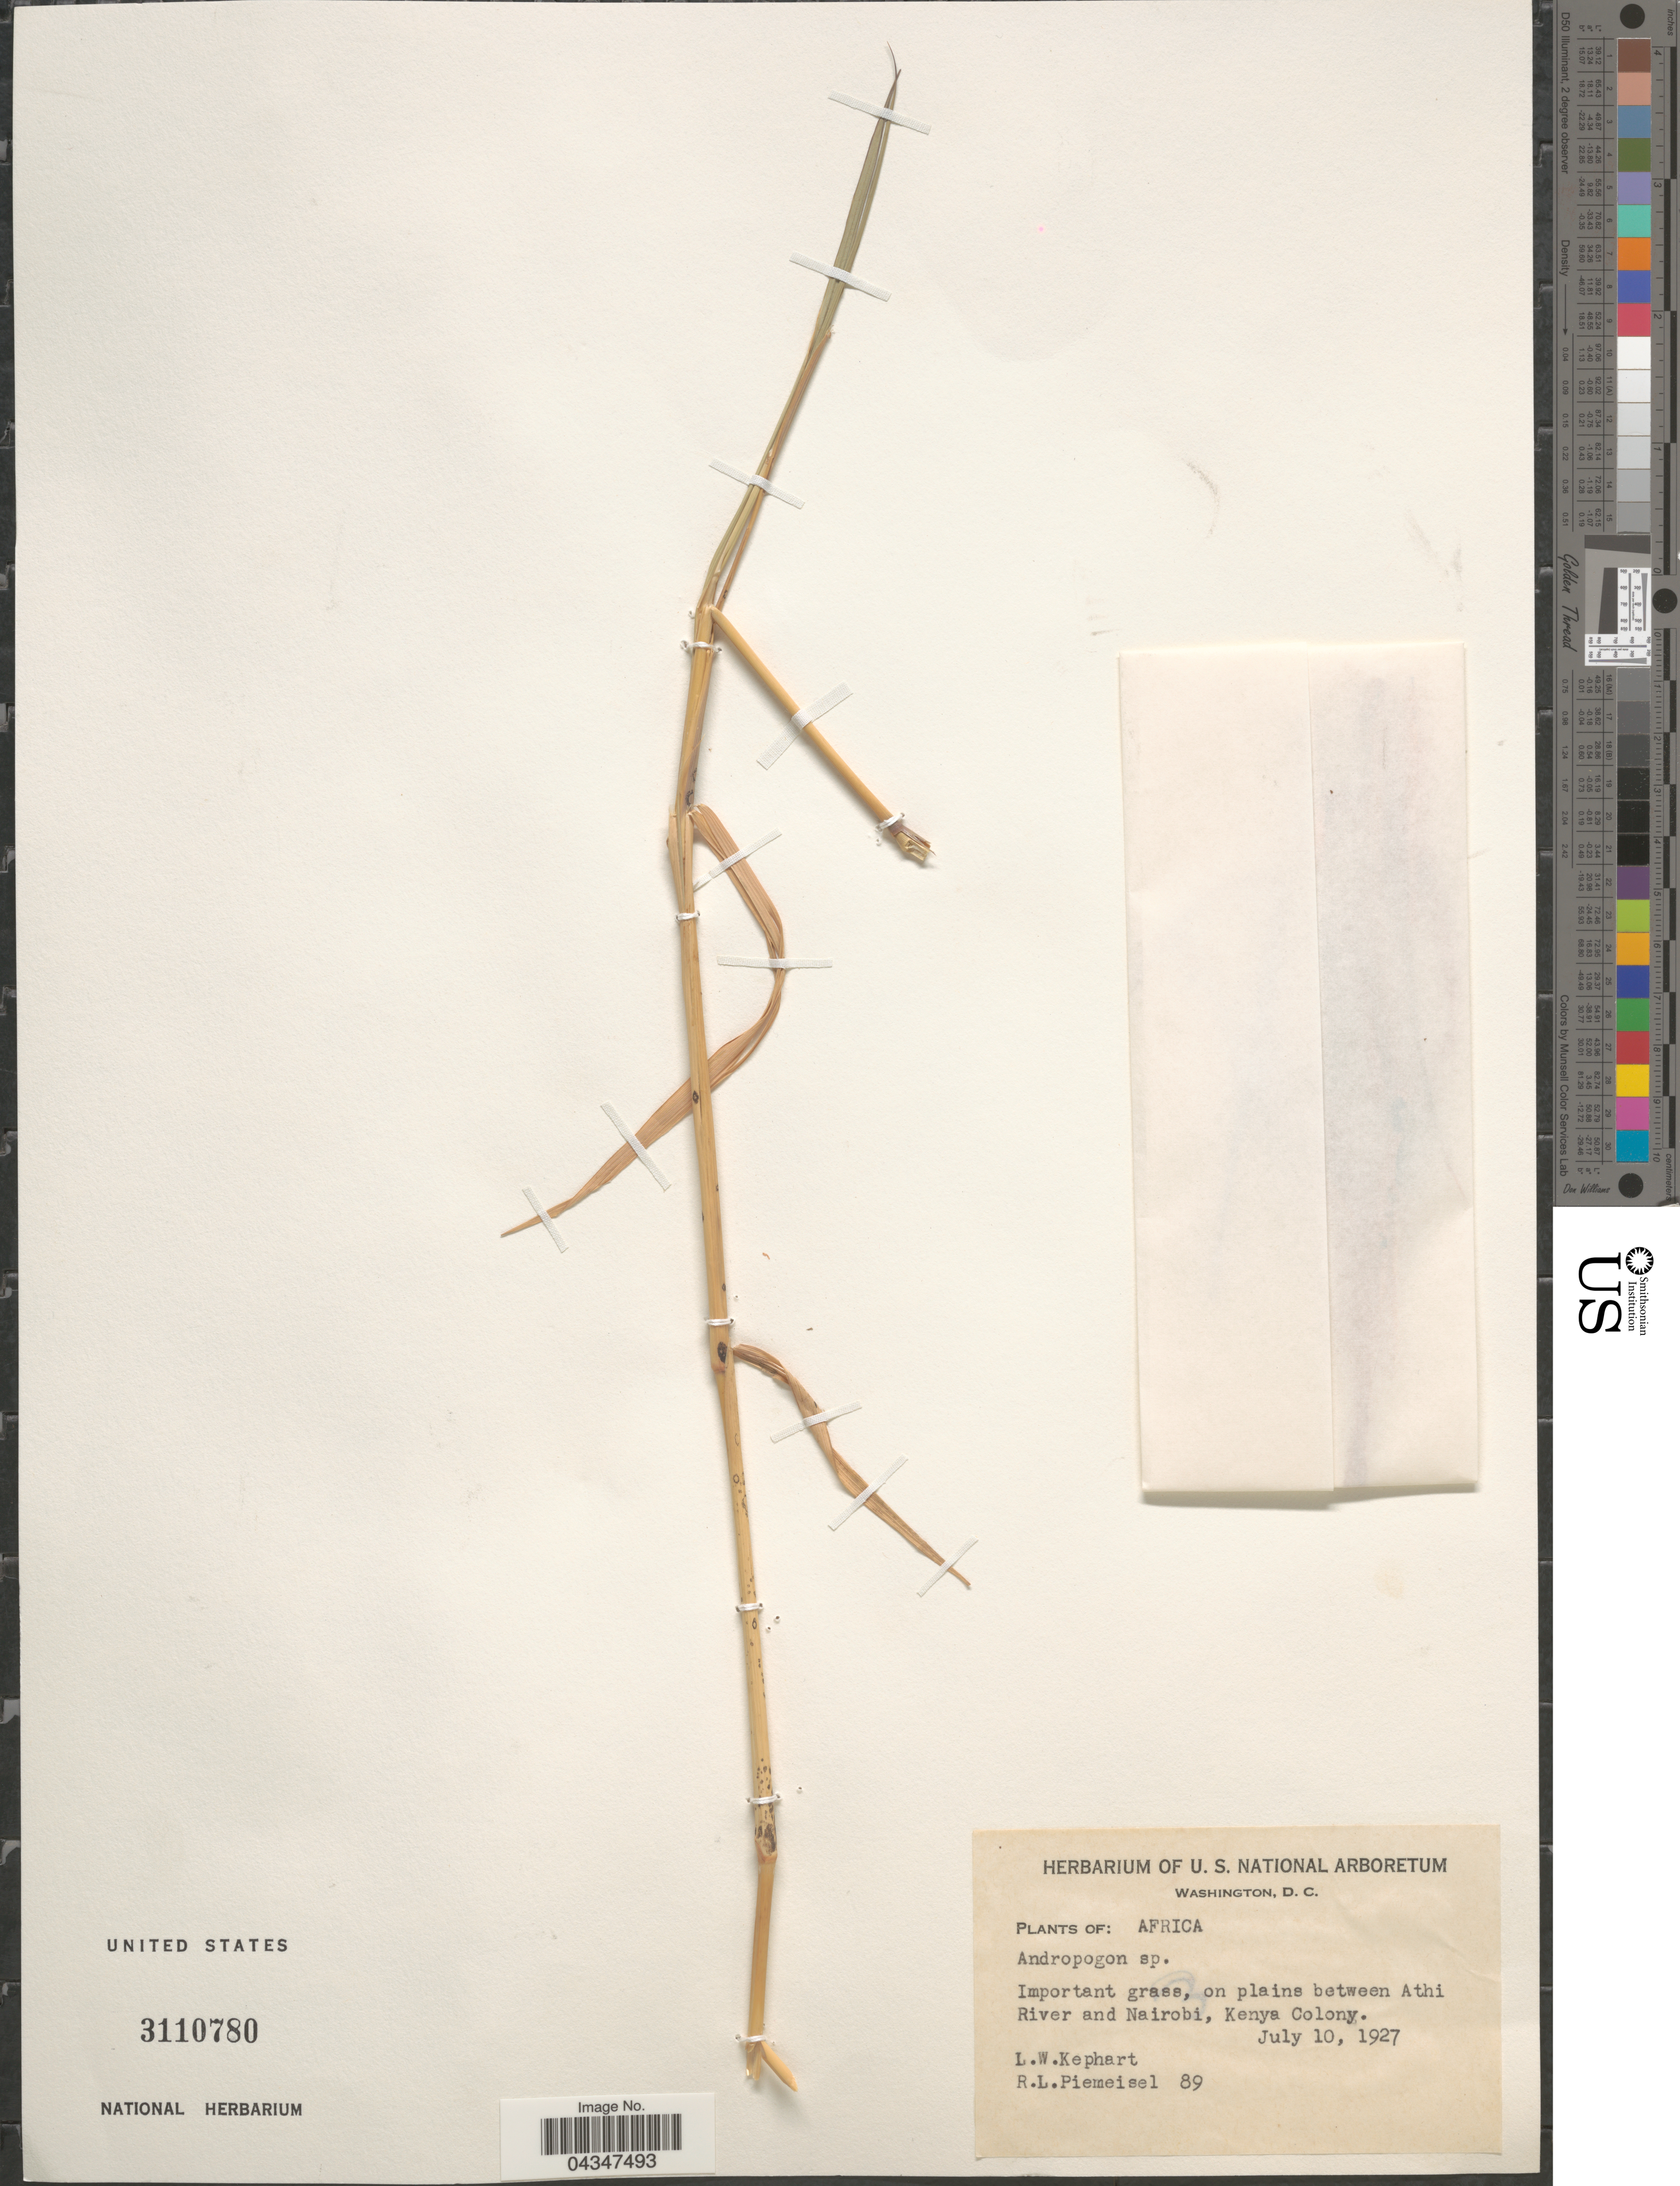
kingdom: Plantae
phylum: Tracheophyta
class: Liliopsida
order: Poales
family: Poaceae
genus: Andropogon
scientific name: Andropogon sp.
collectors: L. W. Kephart & R. L. Piemeisel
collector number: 89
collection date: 1927-07-10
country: Kenya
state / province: Nairobi Area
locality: On plains between Athi River and Nairobi, Kenya Colony.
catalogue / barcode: US 3110780